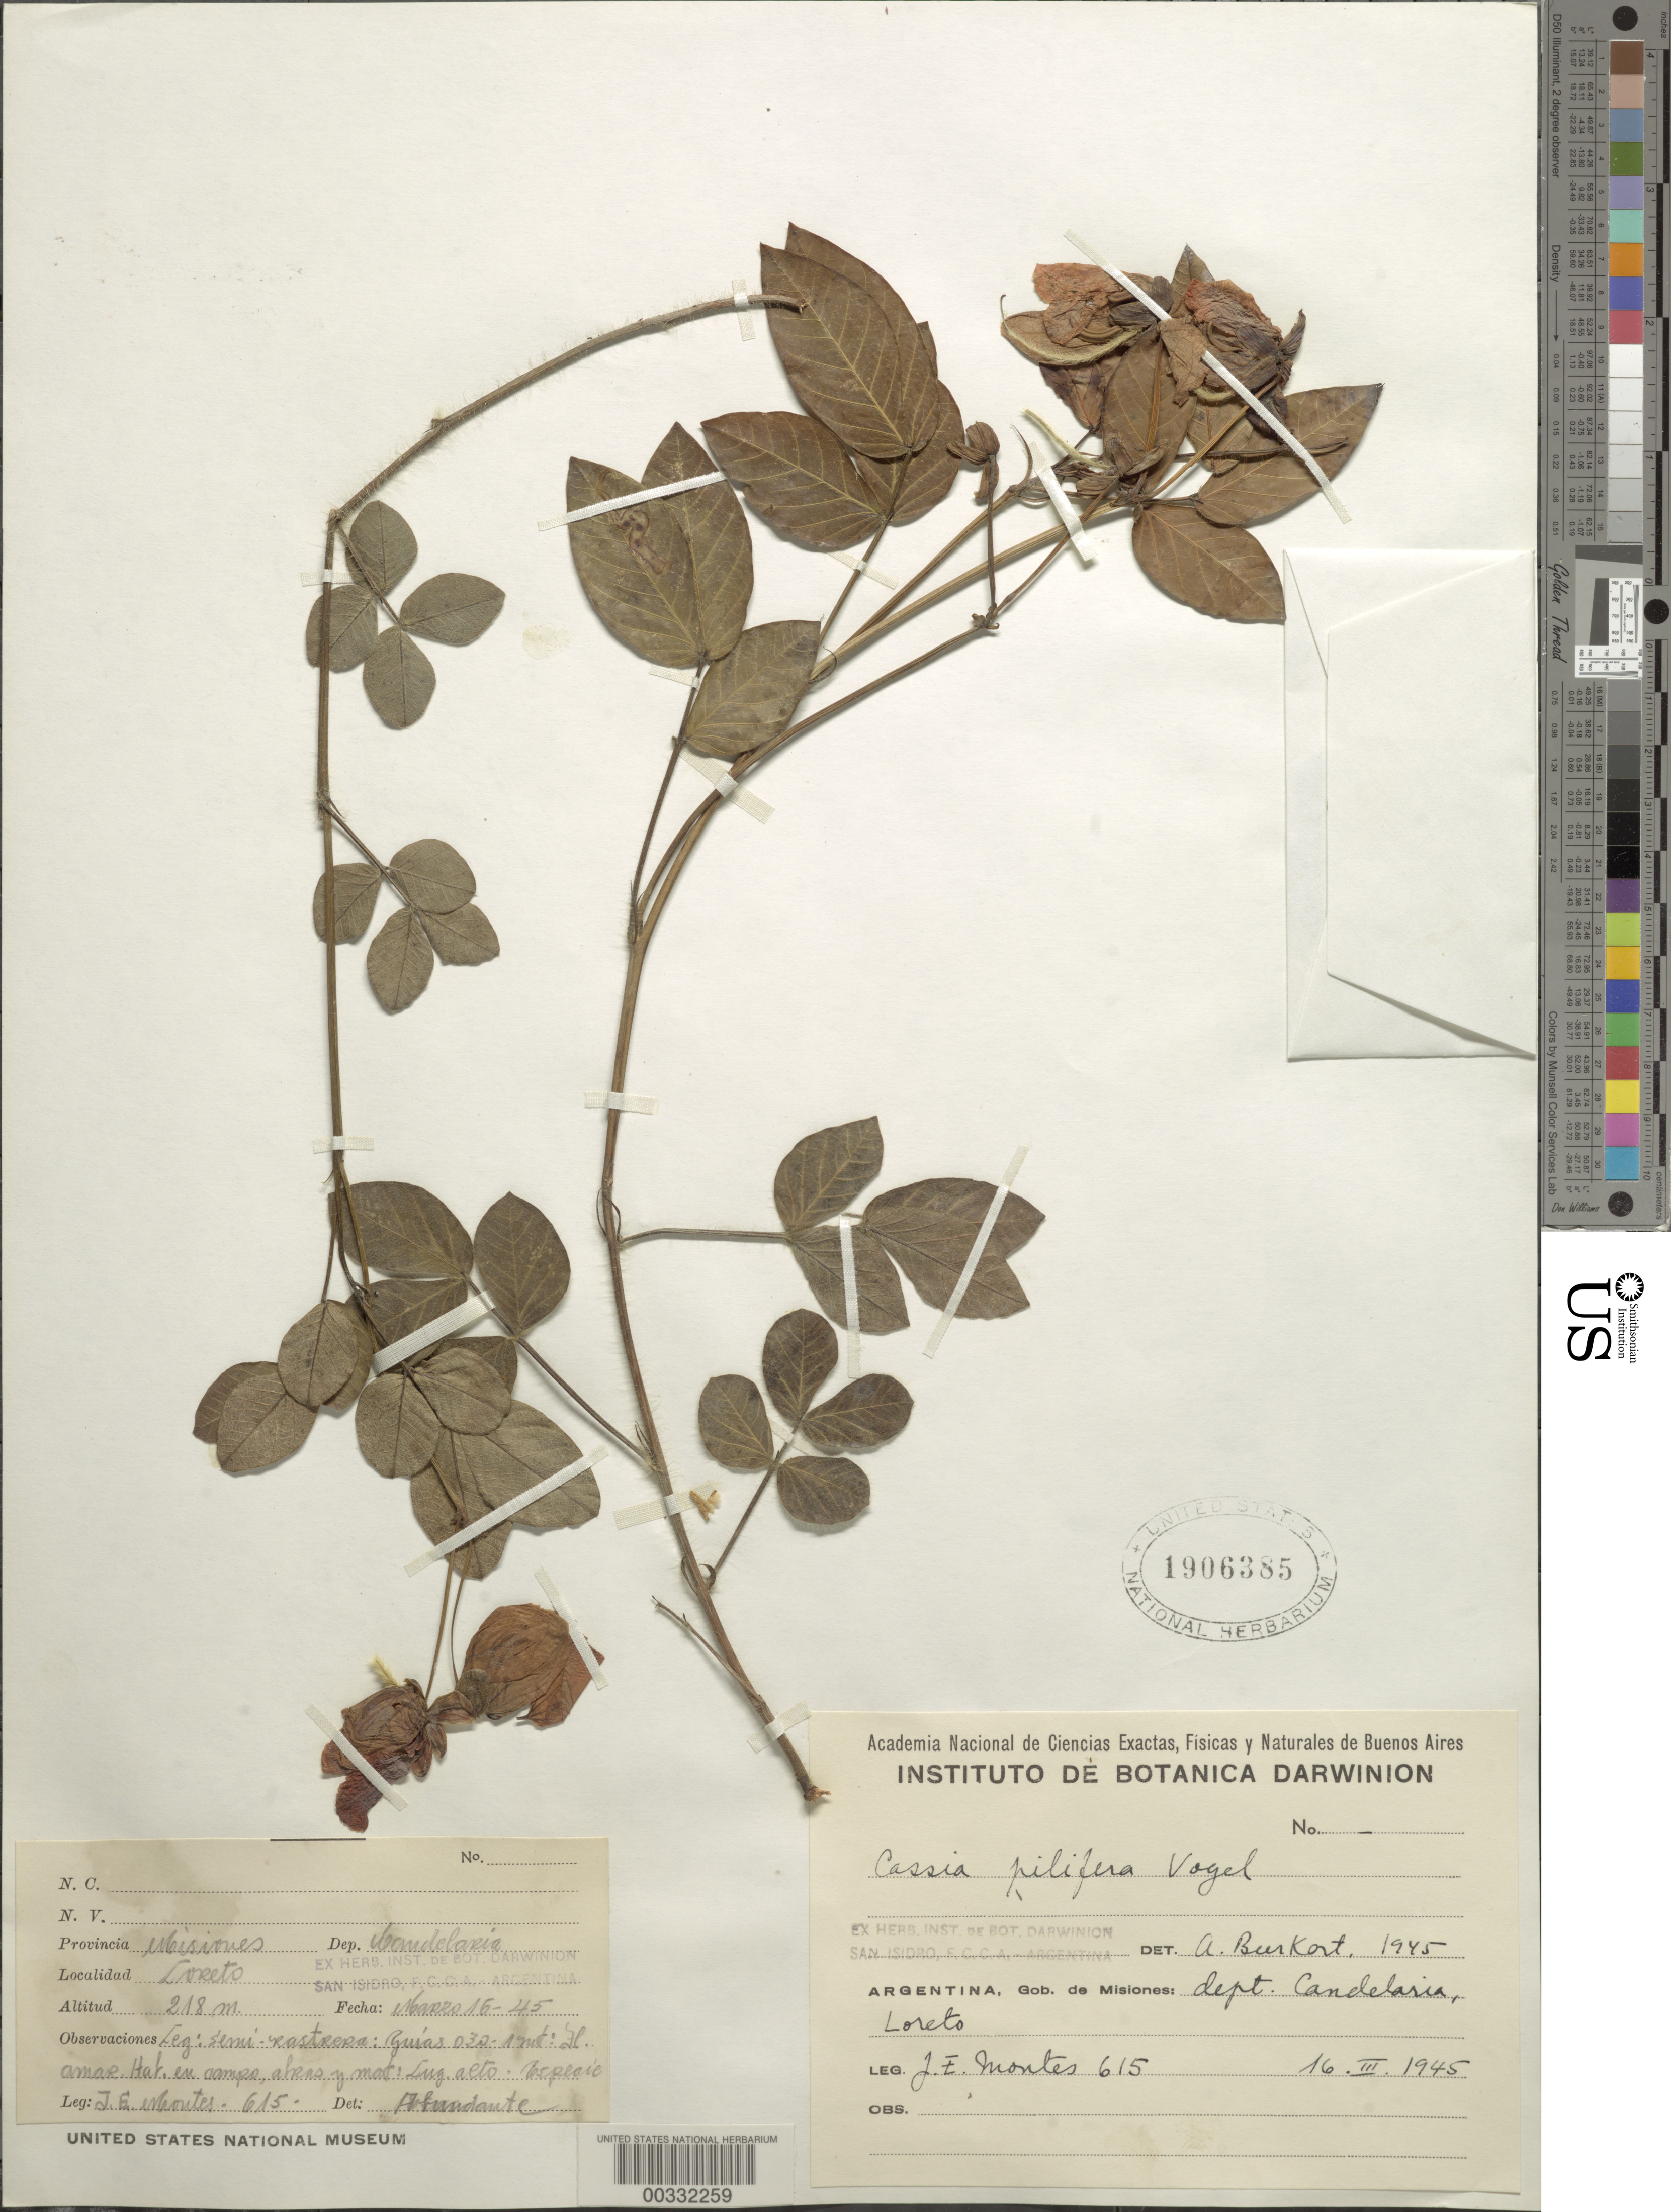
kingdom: Plantae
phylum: Tracheophyta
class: Magnoliopsida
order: Fabales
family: Fabaceae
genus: Senna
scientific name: Senna pilifera var. pilifera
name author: (Vogel) H.S. Irwin & Barneby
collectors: J. E. Montes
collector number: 615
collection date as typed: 16 Mar 1945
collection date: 1945-03-16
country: Argentina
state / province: Misiones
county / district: Candelaria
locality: Loreto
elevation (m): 218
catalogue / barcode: US 1906385